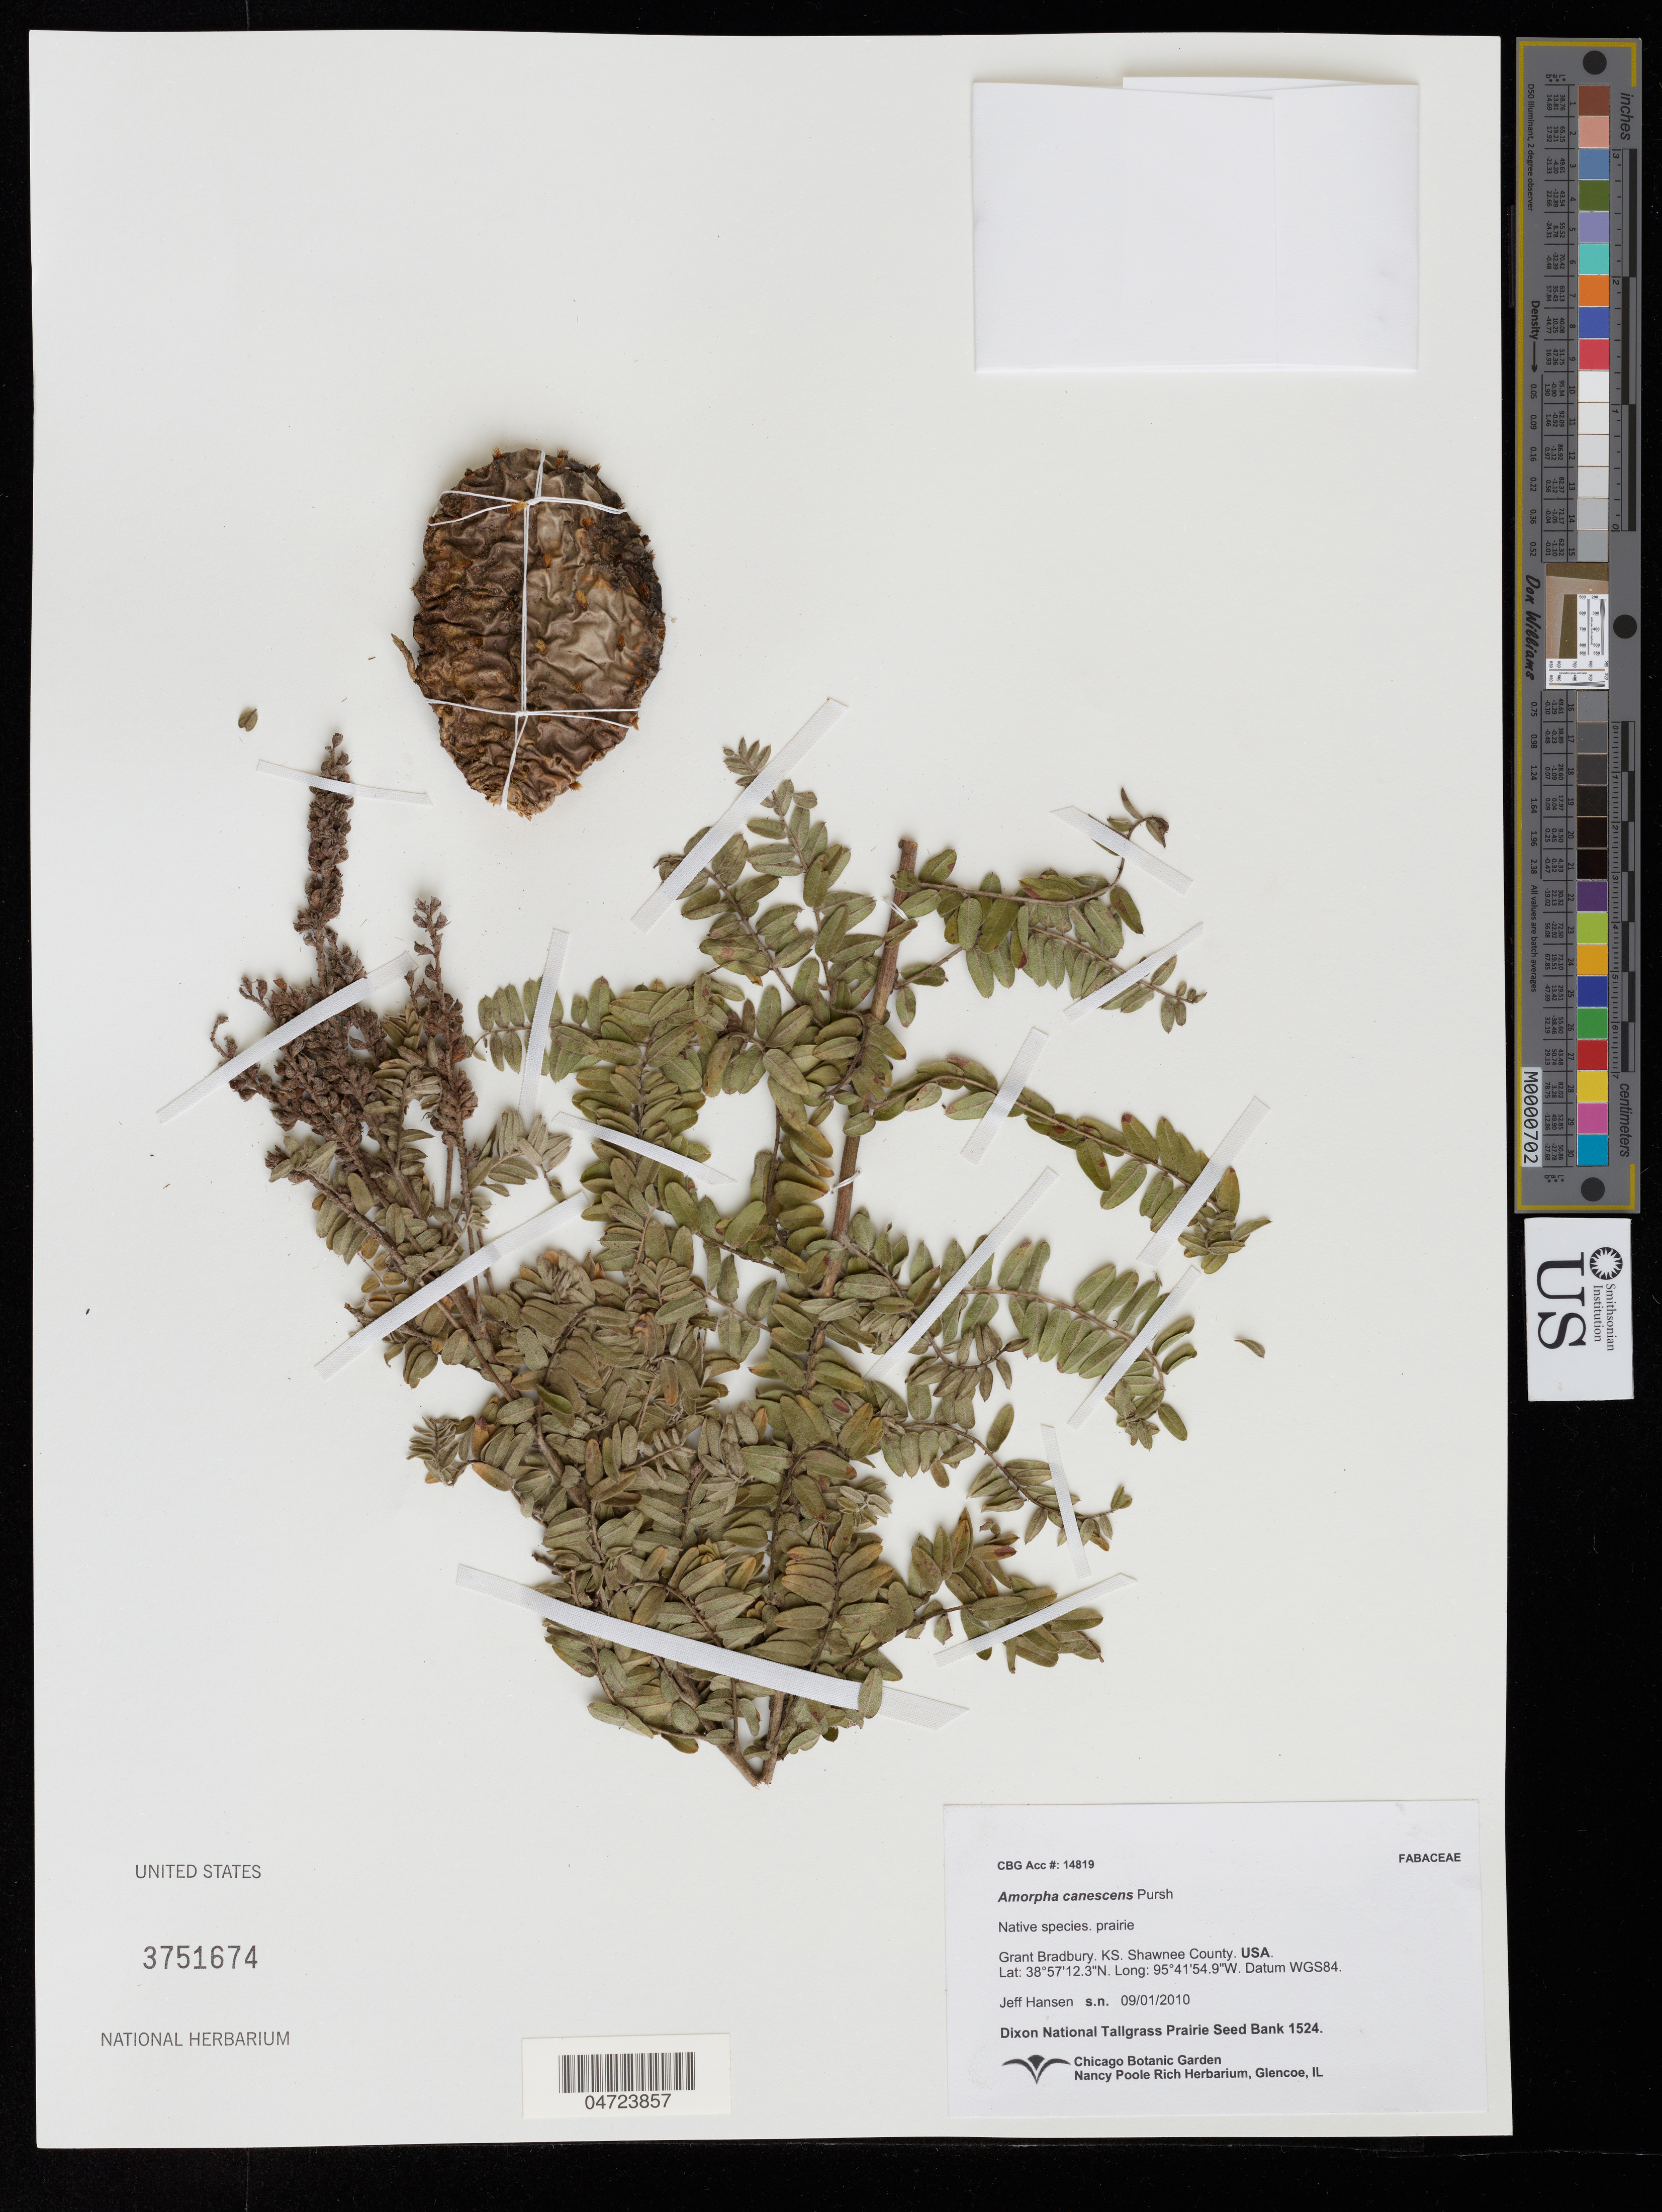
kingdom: Plantae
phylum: Tracheophyta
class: Magnoliopsida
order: Fabales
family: Fabaceae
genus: Amorpha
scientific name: Amorpha canescens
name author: Pursh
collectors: J. Hansen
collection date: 2010-09-01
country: United States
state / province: Kansas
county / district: Shawnee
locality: Grant Bradbury. Shawnee County.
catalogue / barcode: US 3751674